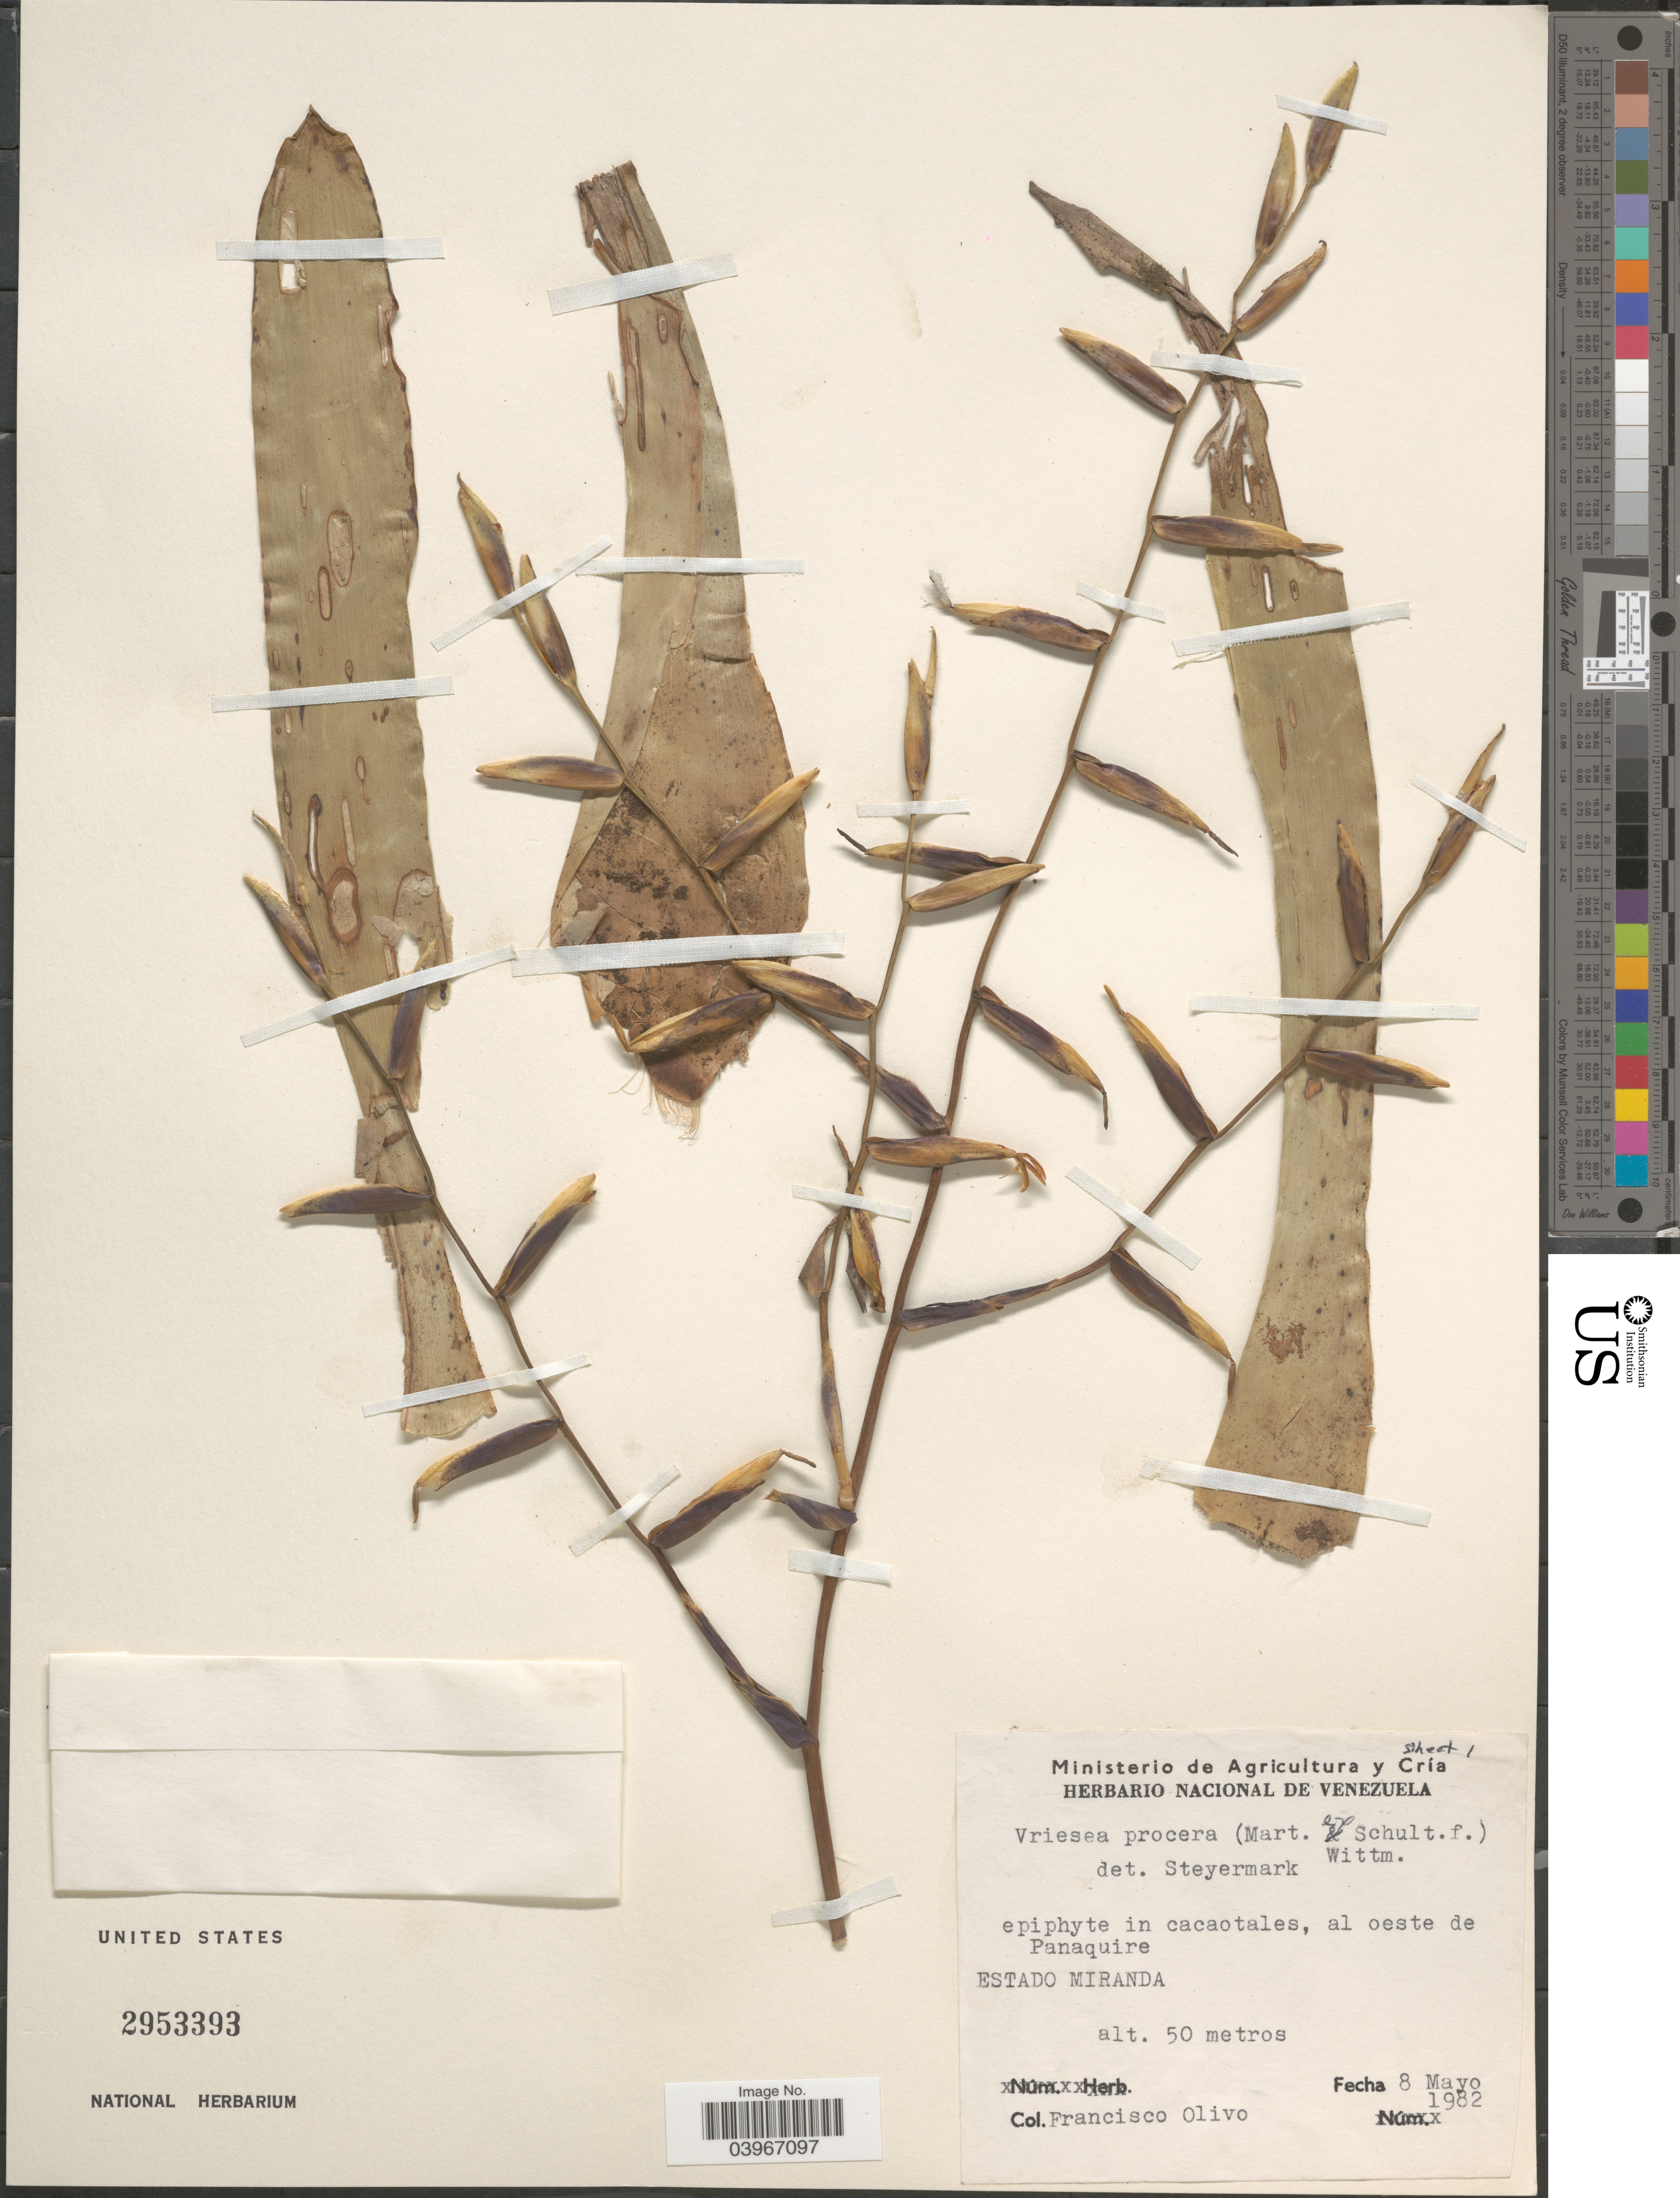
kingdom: Plantae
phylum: Tracheophyta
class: Liliopsida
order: Poales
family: Bromeliaceae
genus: Vriesea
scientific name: Vriesea procera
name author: (Mart. ex Schult. & Schult. f.) Wittm.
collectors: F. Olivo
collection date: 1982-05-08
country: Venezuela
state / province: Miranda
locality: In cacaotales, al oeste de Panaquire.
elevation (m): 50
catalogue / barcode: US 2953393